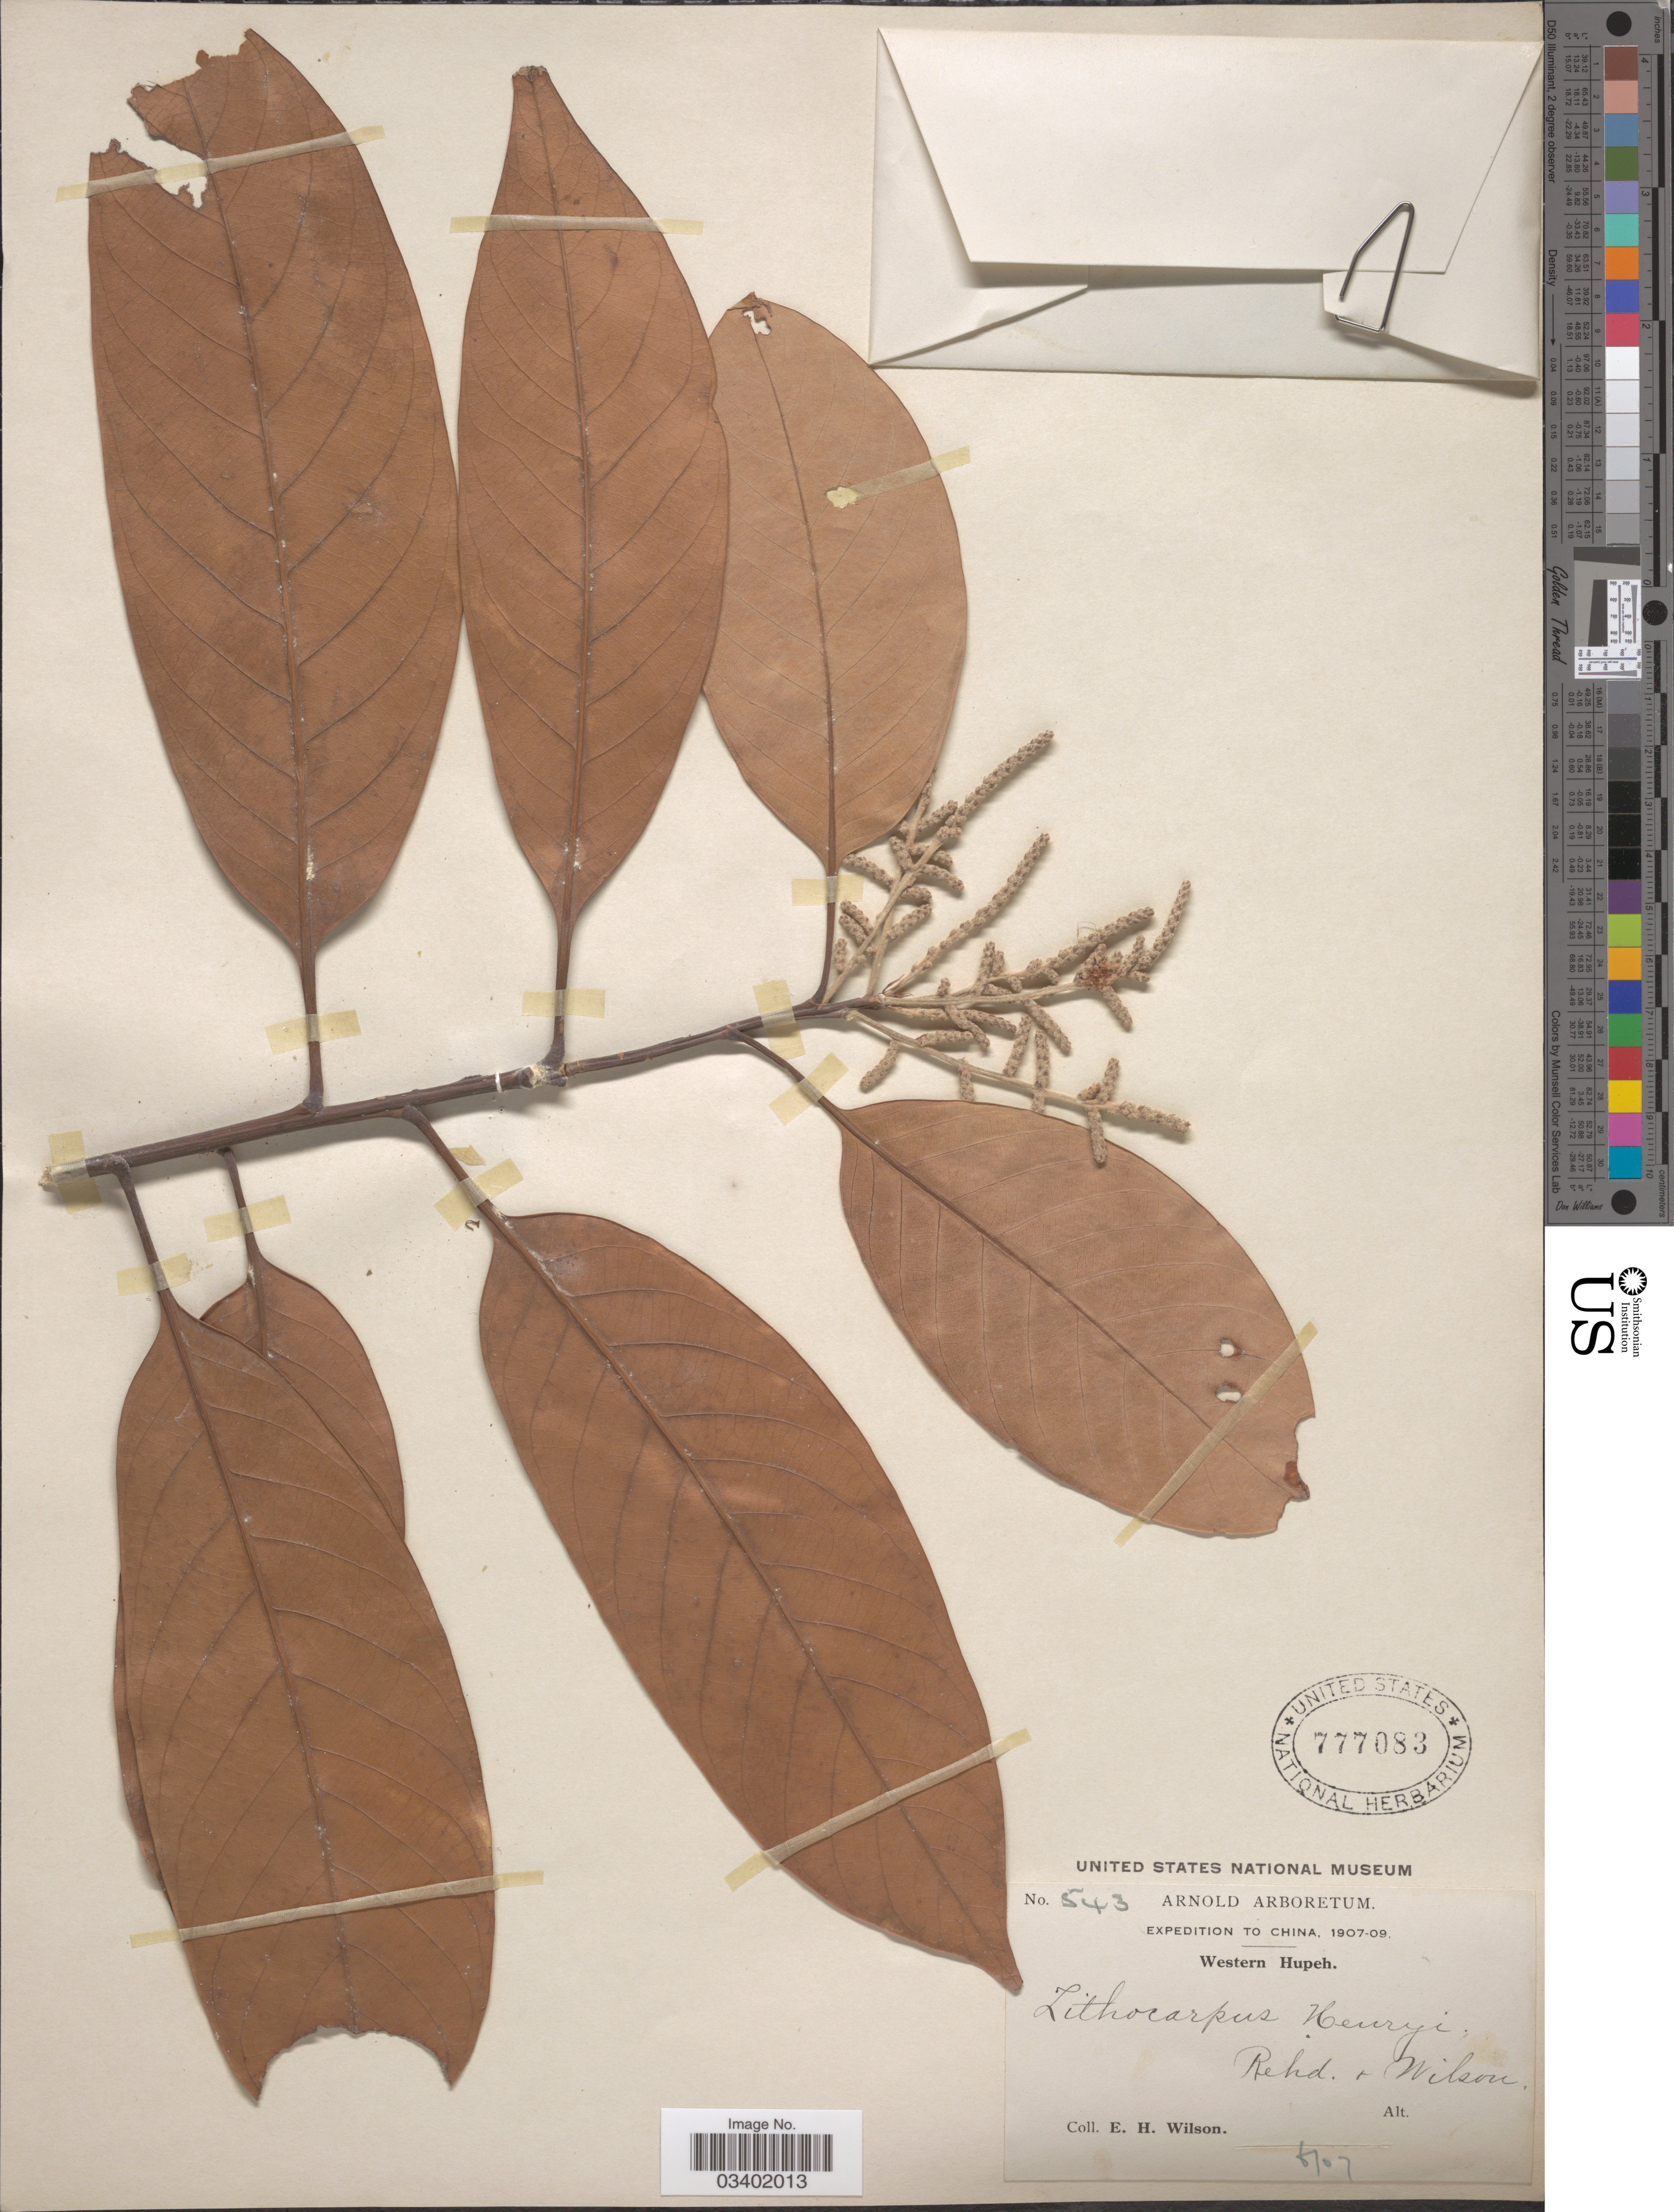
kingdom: Plantae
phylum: Tracheophyta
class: Magnoliopsida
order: Fagales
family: Fagaceae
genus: Lithocarpus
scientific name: Lithocarpus henryi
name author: Rehder & E.H. Wilson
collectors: E. Wilson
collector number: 543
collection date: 1907-06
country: China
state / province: Hubei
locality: Western Hupeh.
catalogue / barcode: US 777083